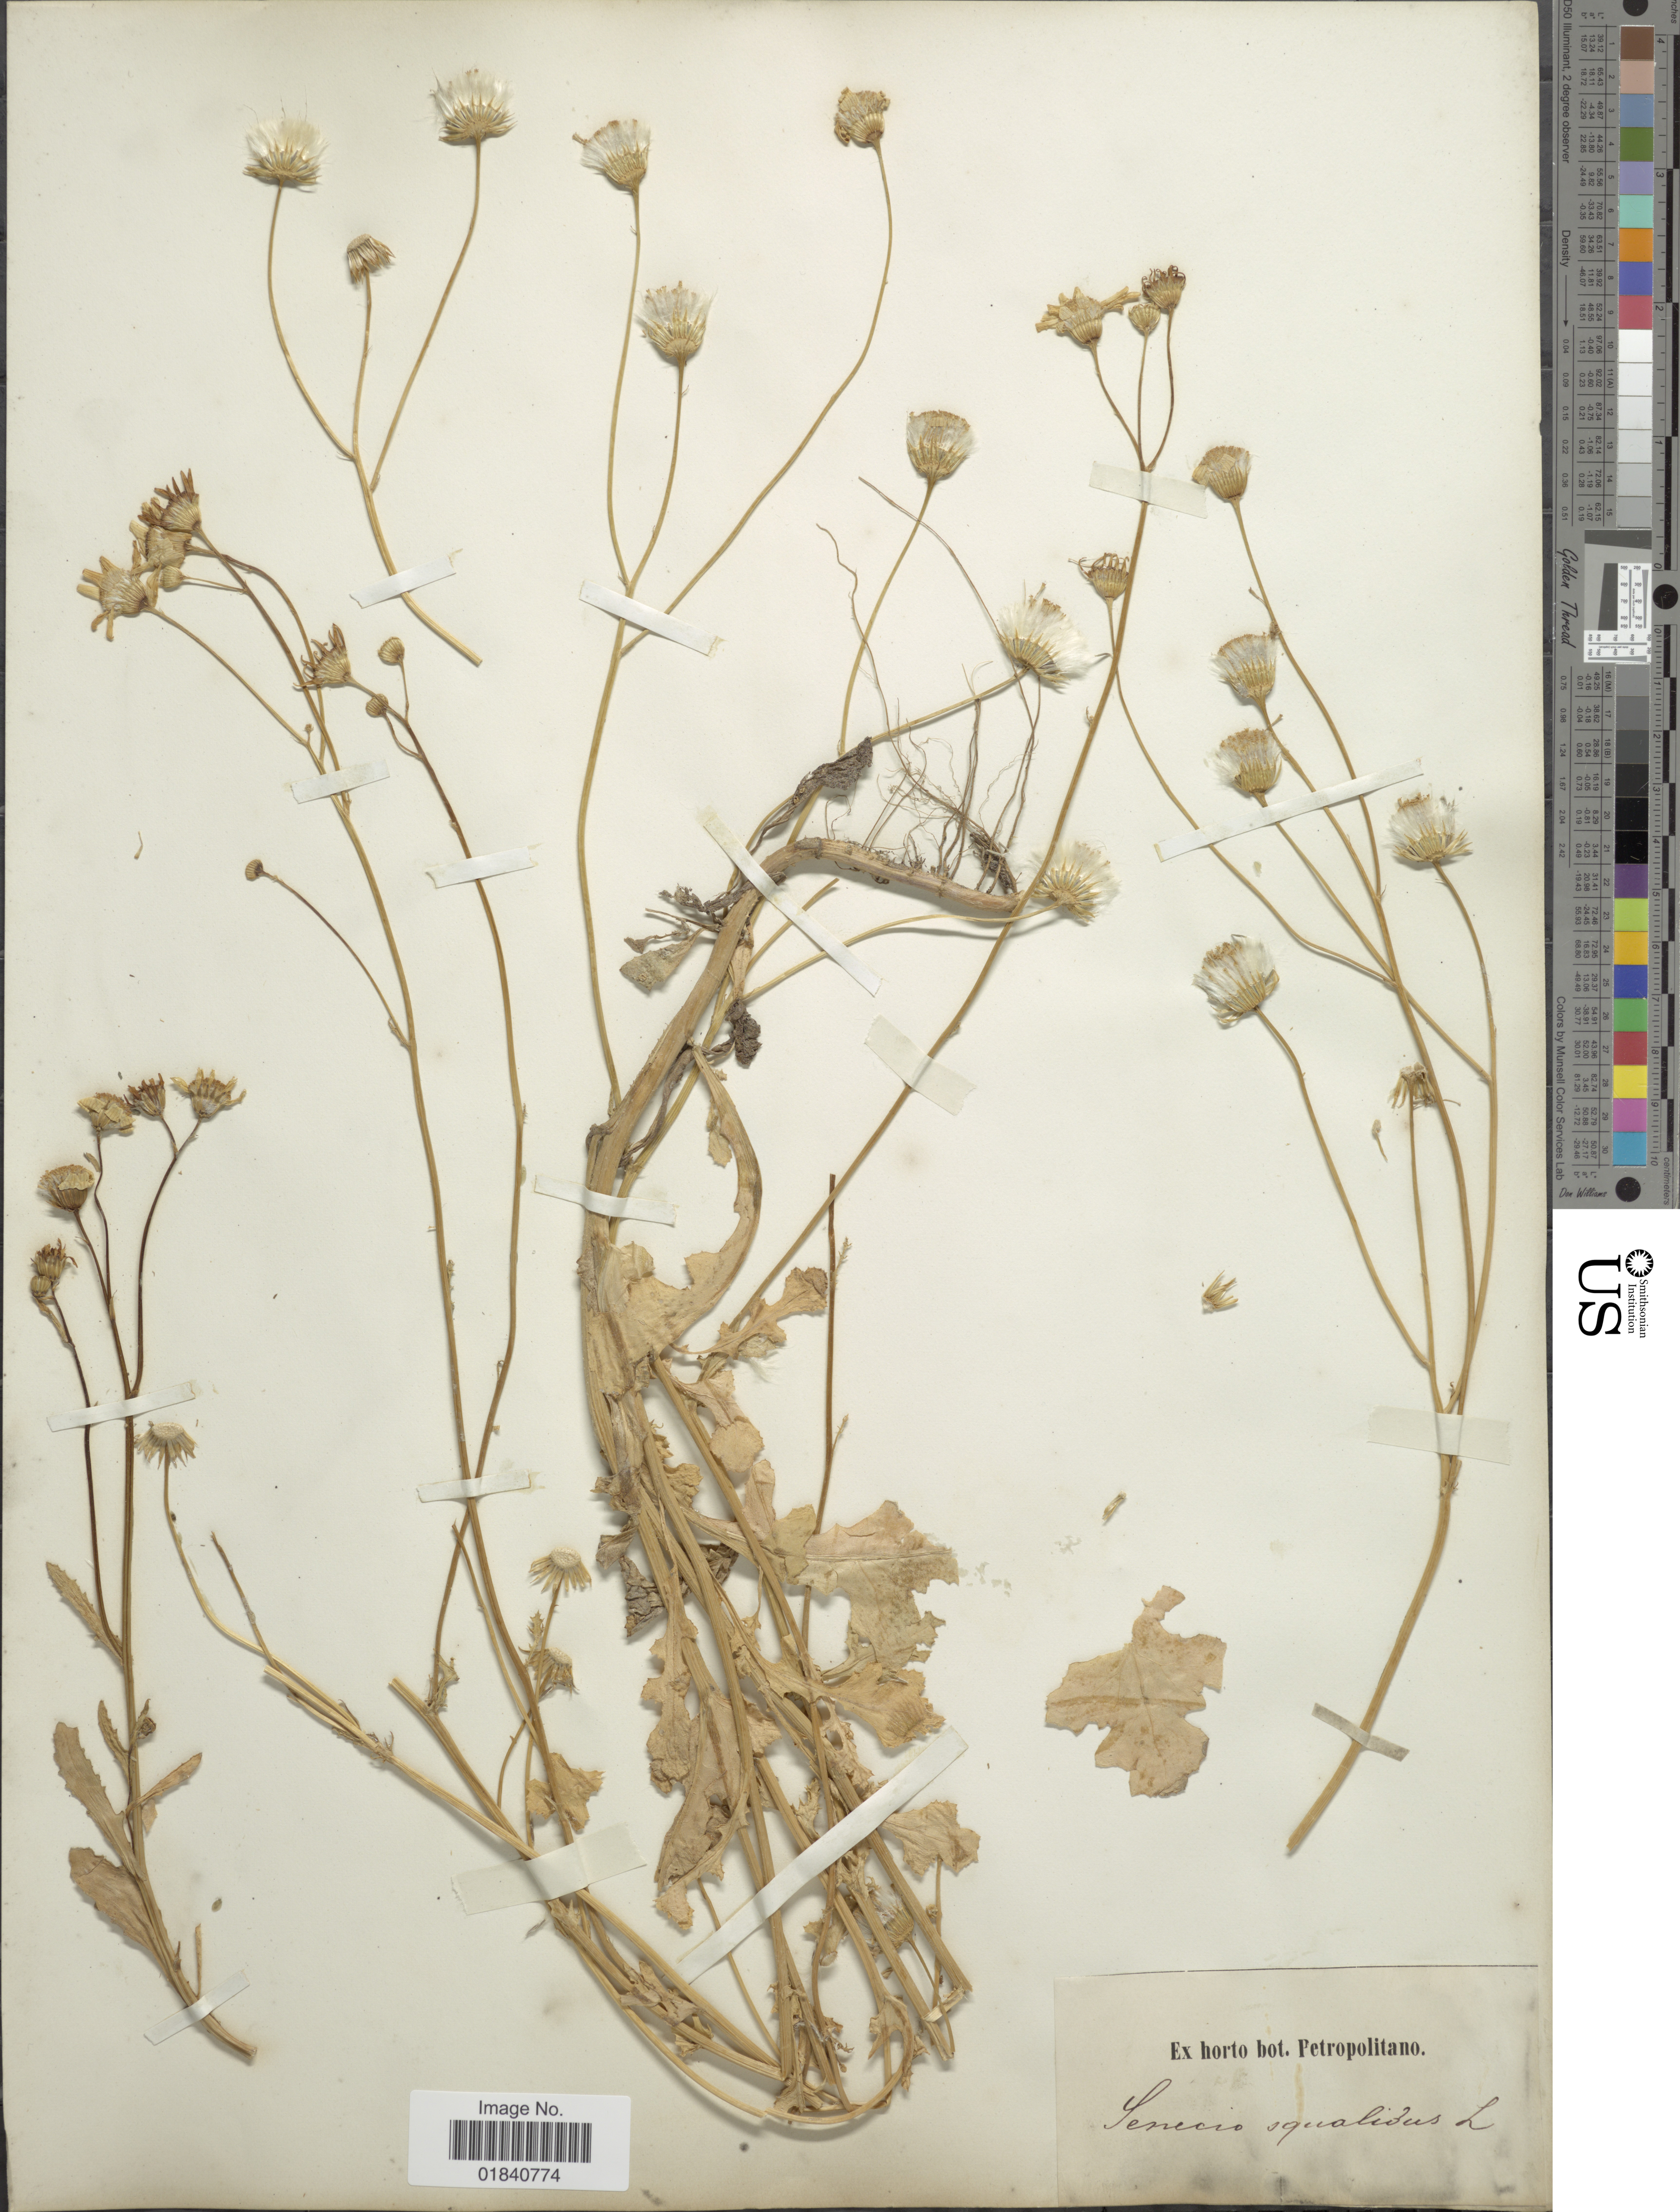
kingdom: Plantae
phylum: Tracheophyta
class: Magnoliopsida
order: Asterales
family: Asteraceae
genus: Senecio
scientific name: Senecio squalidus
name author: L.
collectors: ex Horto Bot. Petropolitano